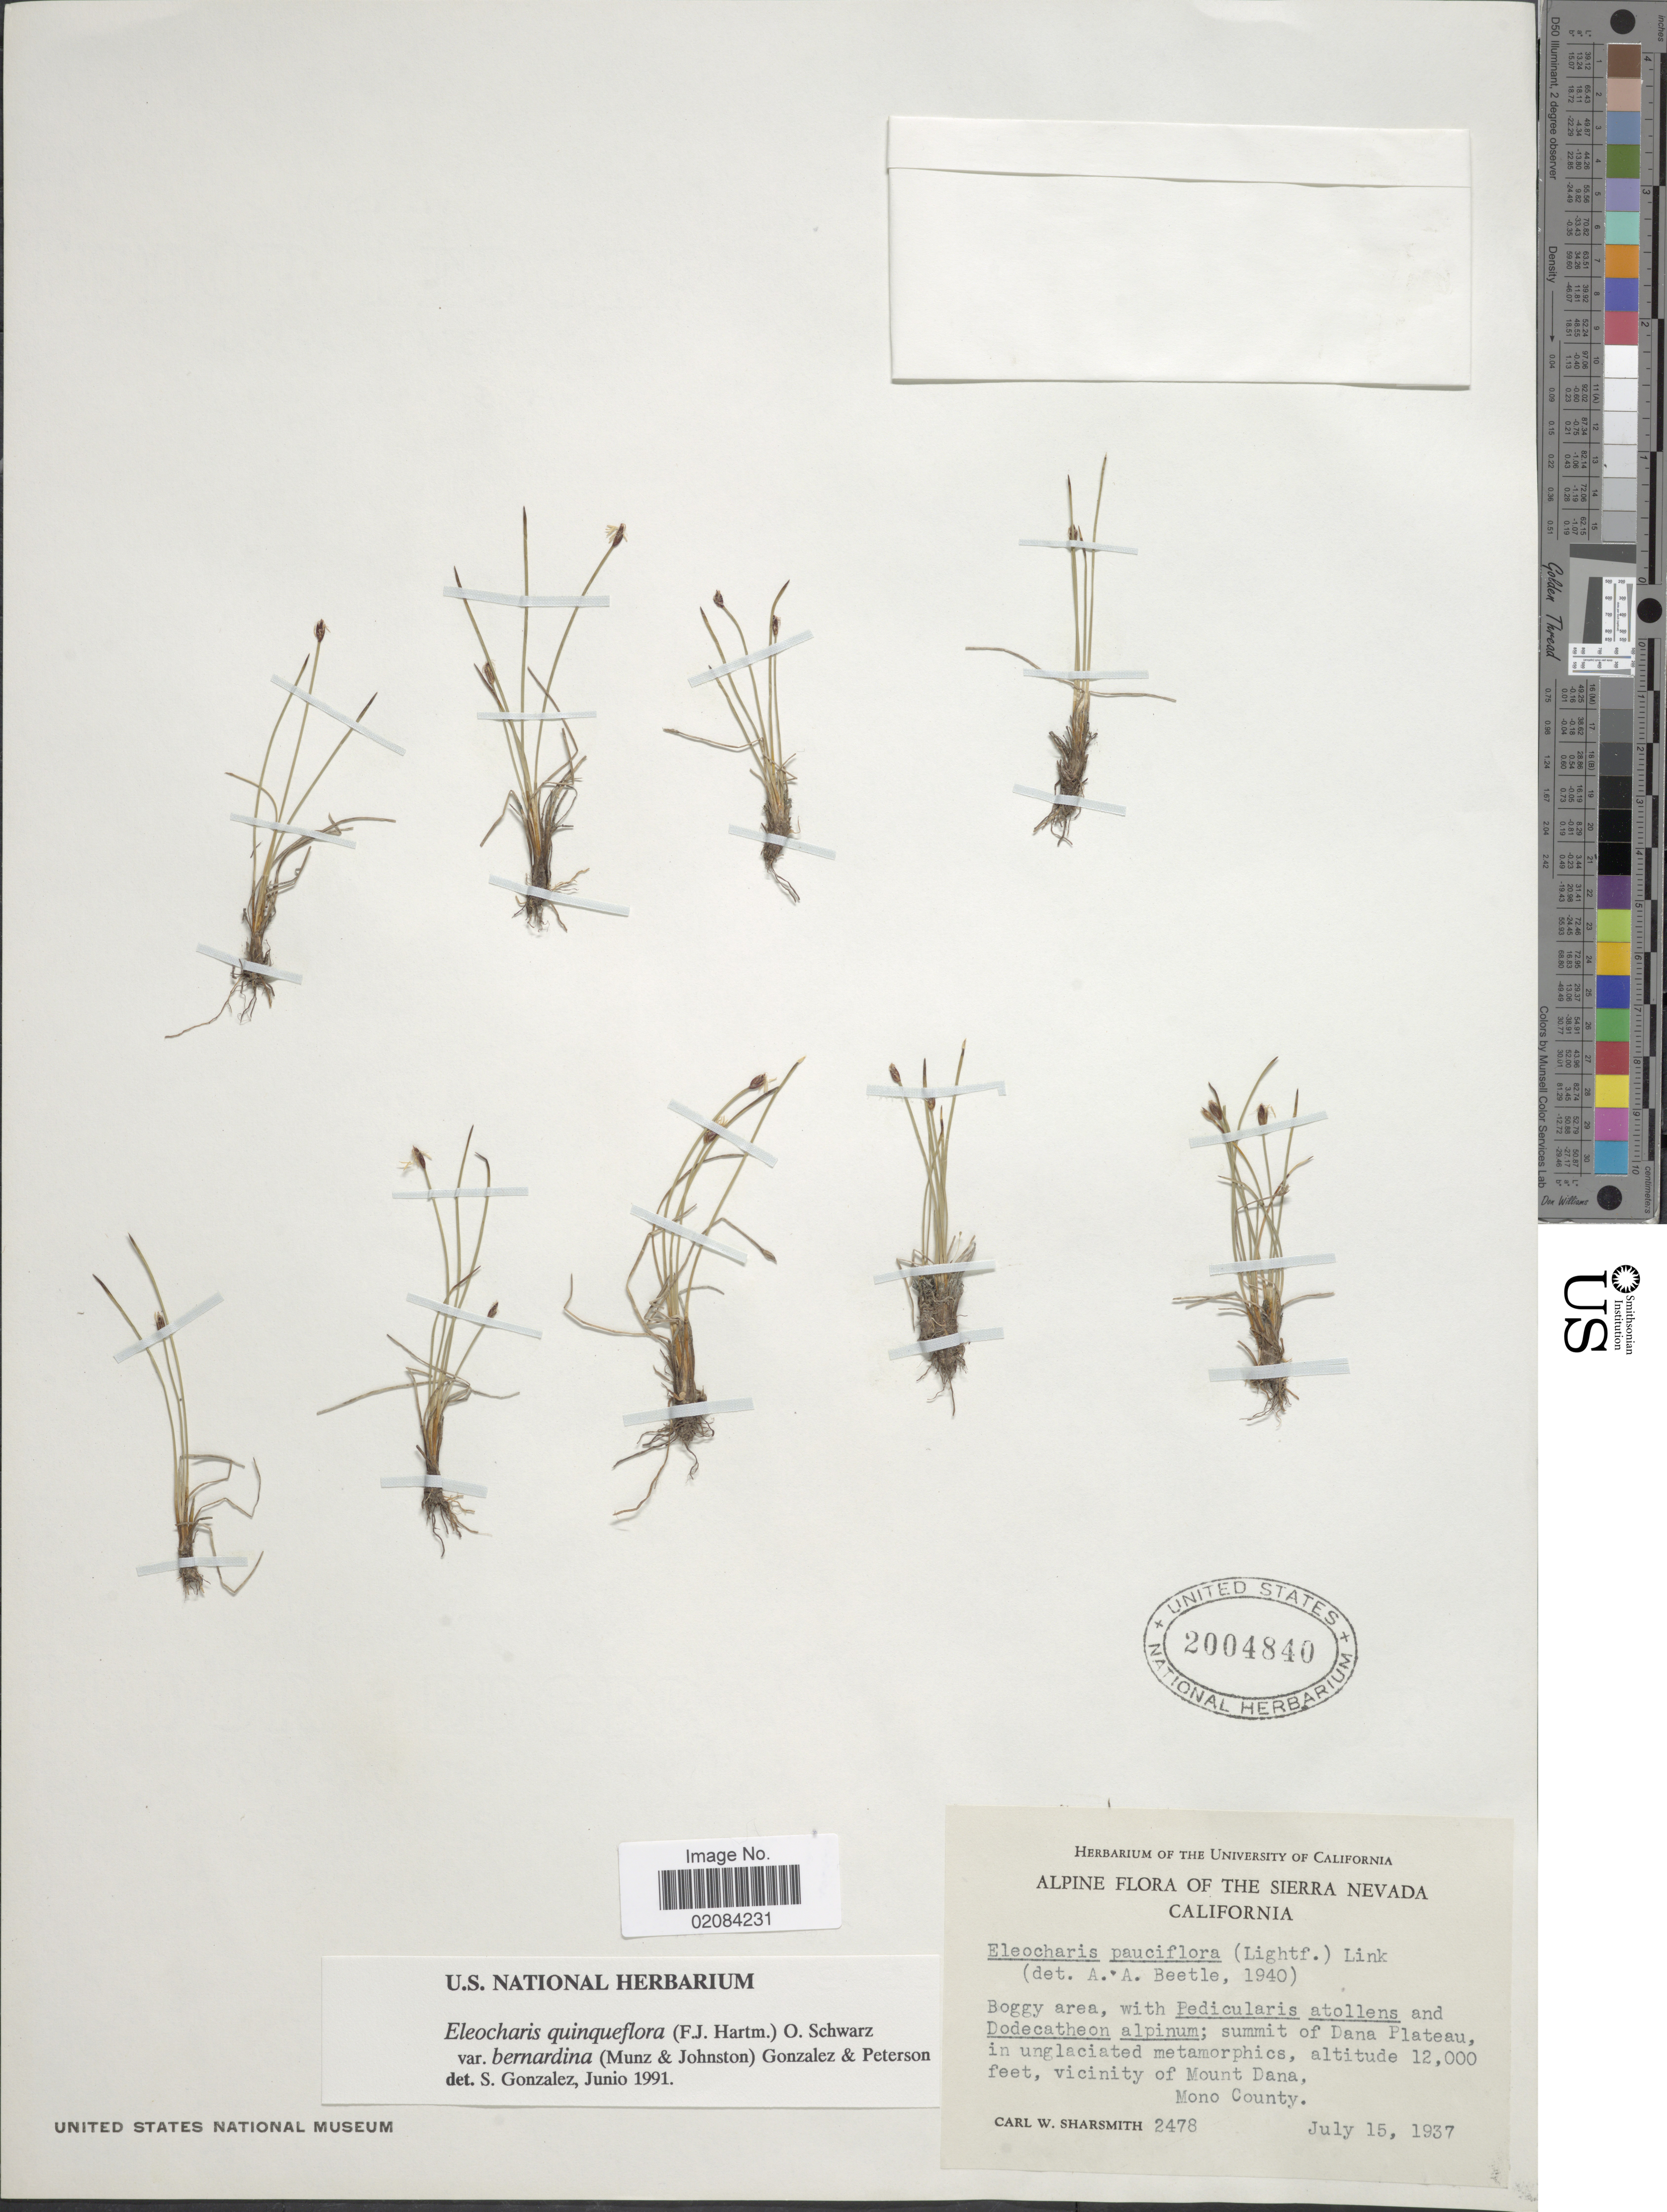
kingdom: Plantae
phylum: Tracheophyta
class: Liliopsida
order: Poales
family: Cyperaceae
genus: Eleocharis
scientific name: Eleocharis quinqueflora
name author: (Hartmann) O. Schwarz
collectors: C. Sharsmith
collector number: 2478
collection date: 1937-07-15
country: United States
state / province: California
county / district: Mono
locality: Sierra Nevada, California. Summit of Dana Plateau, Vicinity of Mount Dana, Mono County.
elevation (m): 3658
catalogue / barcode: US 2004840